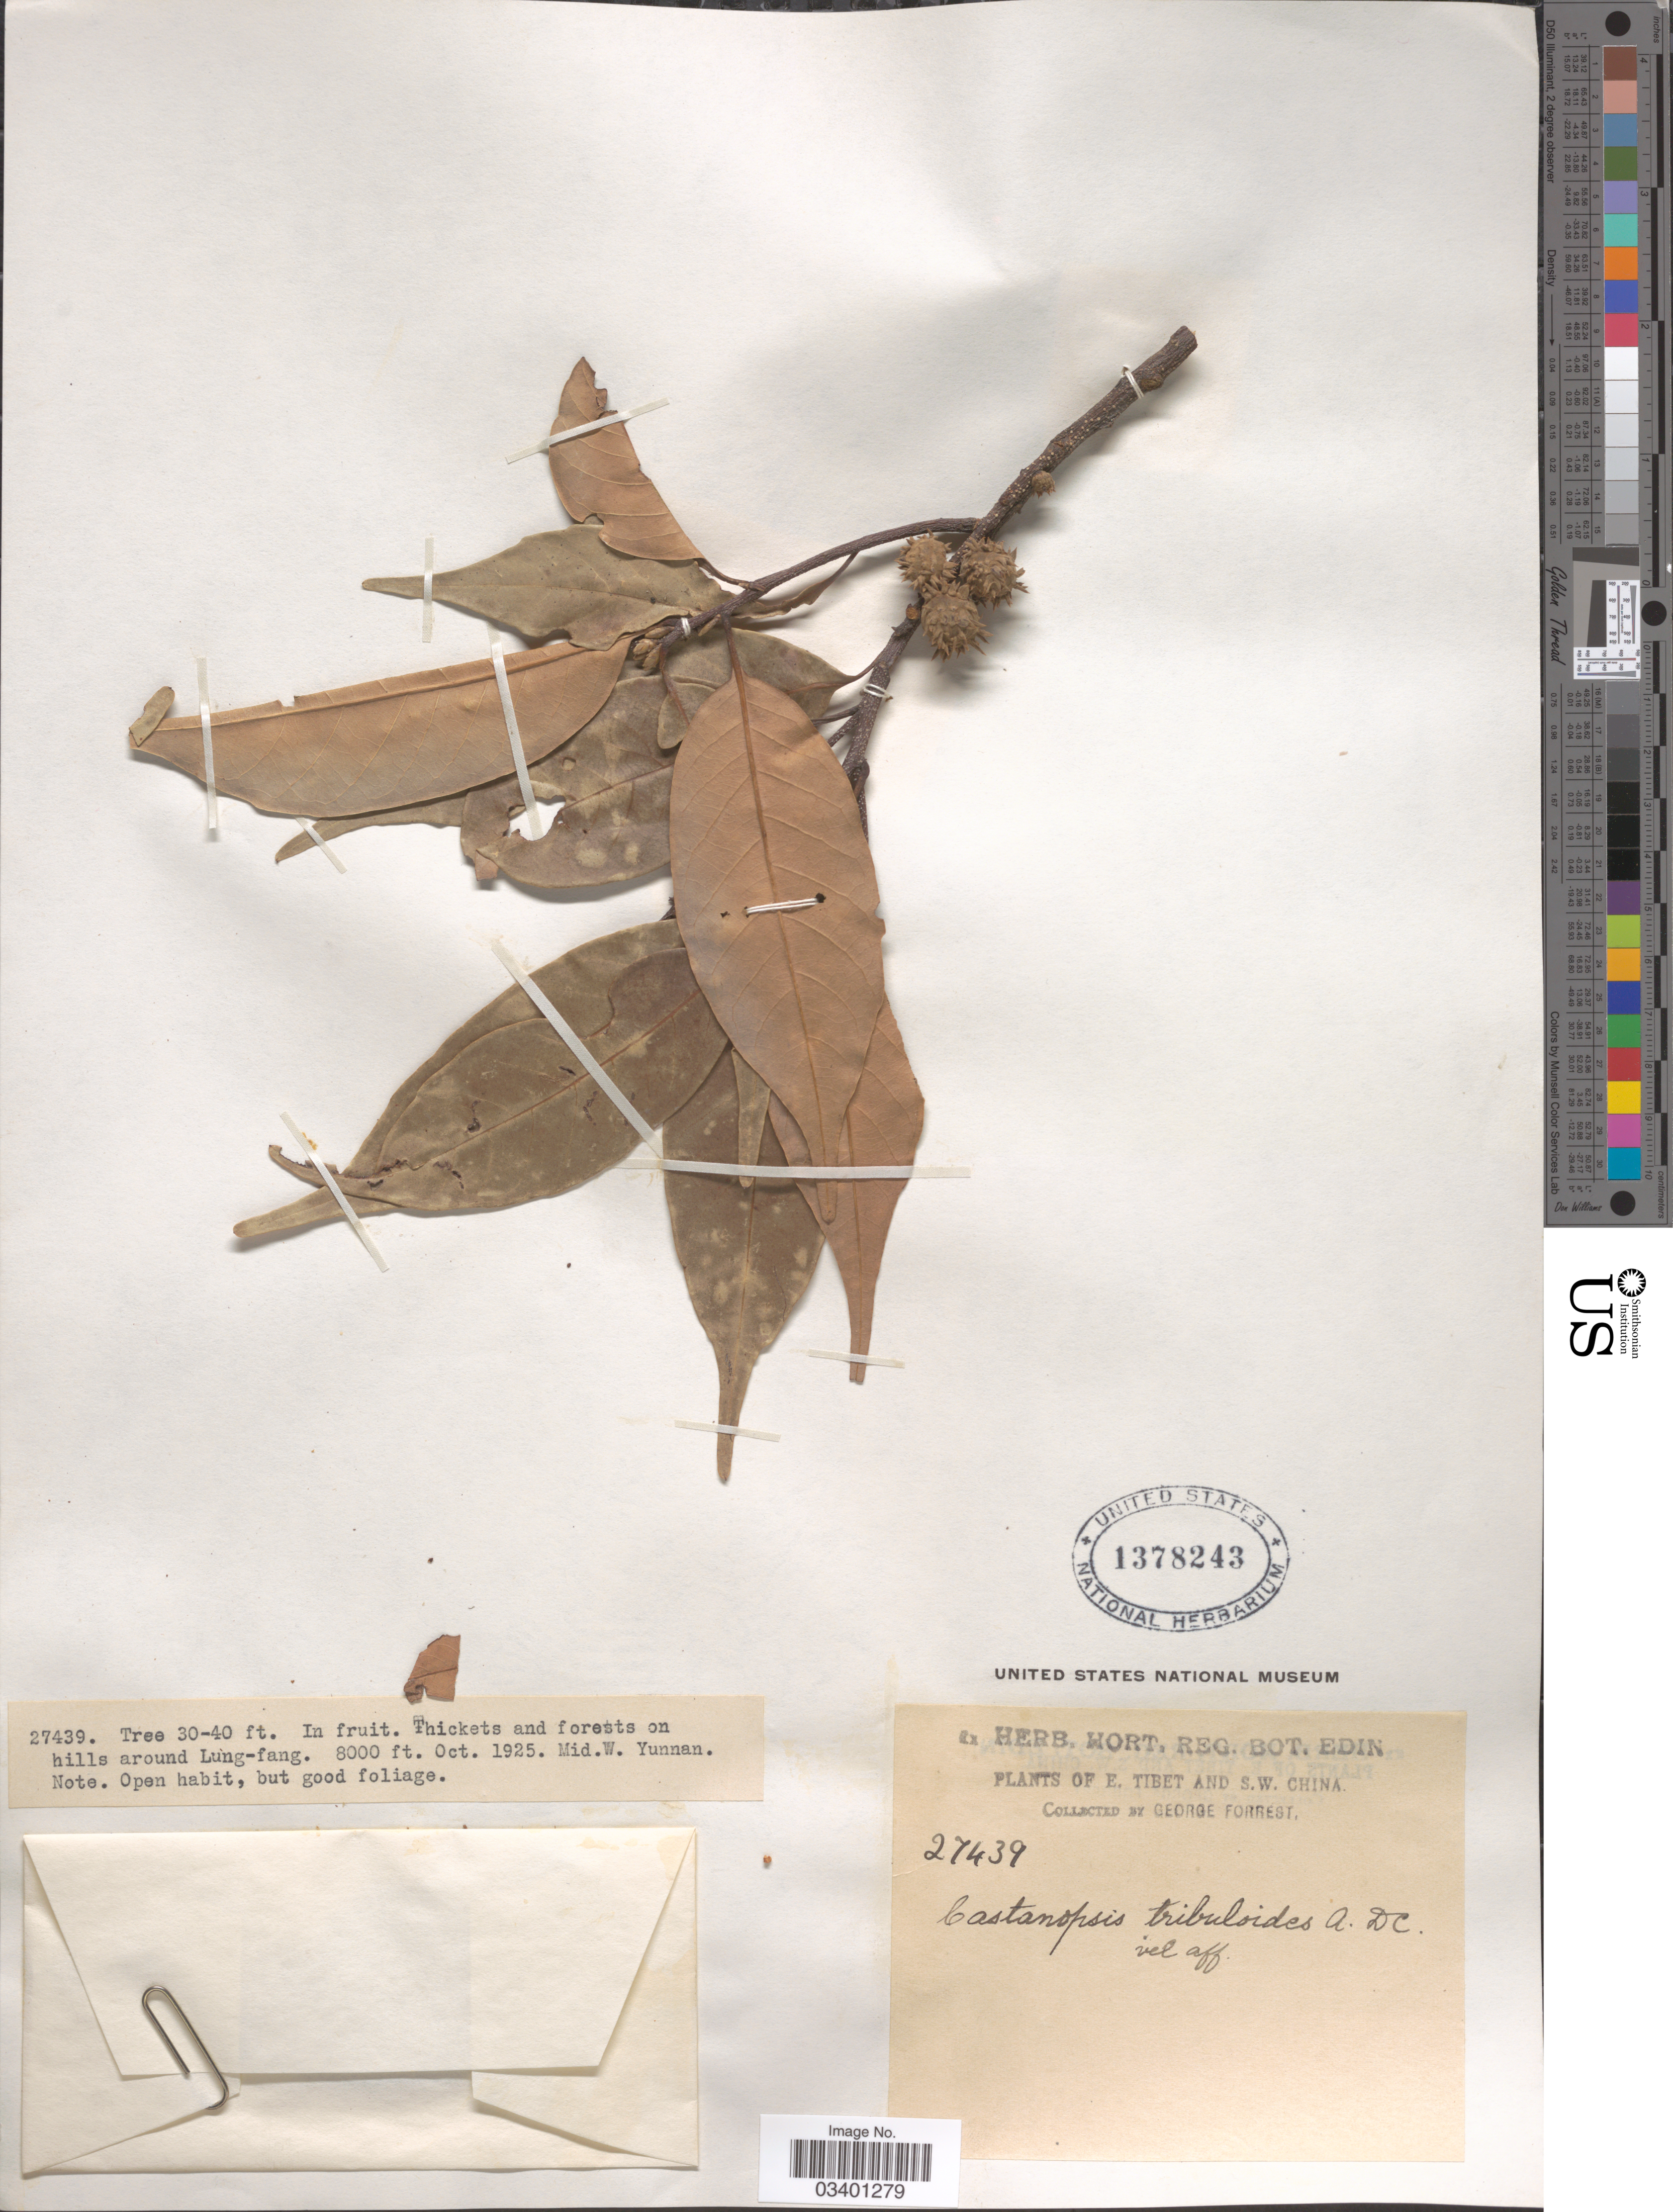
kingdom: Plantae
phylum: Tracheophyta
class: Magnoliopsida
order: Fagales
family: Fagaceae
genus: Castanopsis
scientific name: Castanopsis tribuloides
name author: (Sm.) A. DC.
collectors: G. Forrest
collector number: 27439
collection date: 1925-10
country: China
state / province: Yunnan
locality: E. Tibet and S.W. China. Thickets and forests on hills around Lung-fang. Mid. W. Yunnan.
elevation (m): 2438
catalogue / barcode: US 1378243